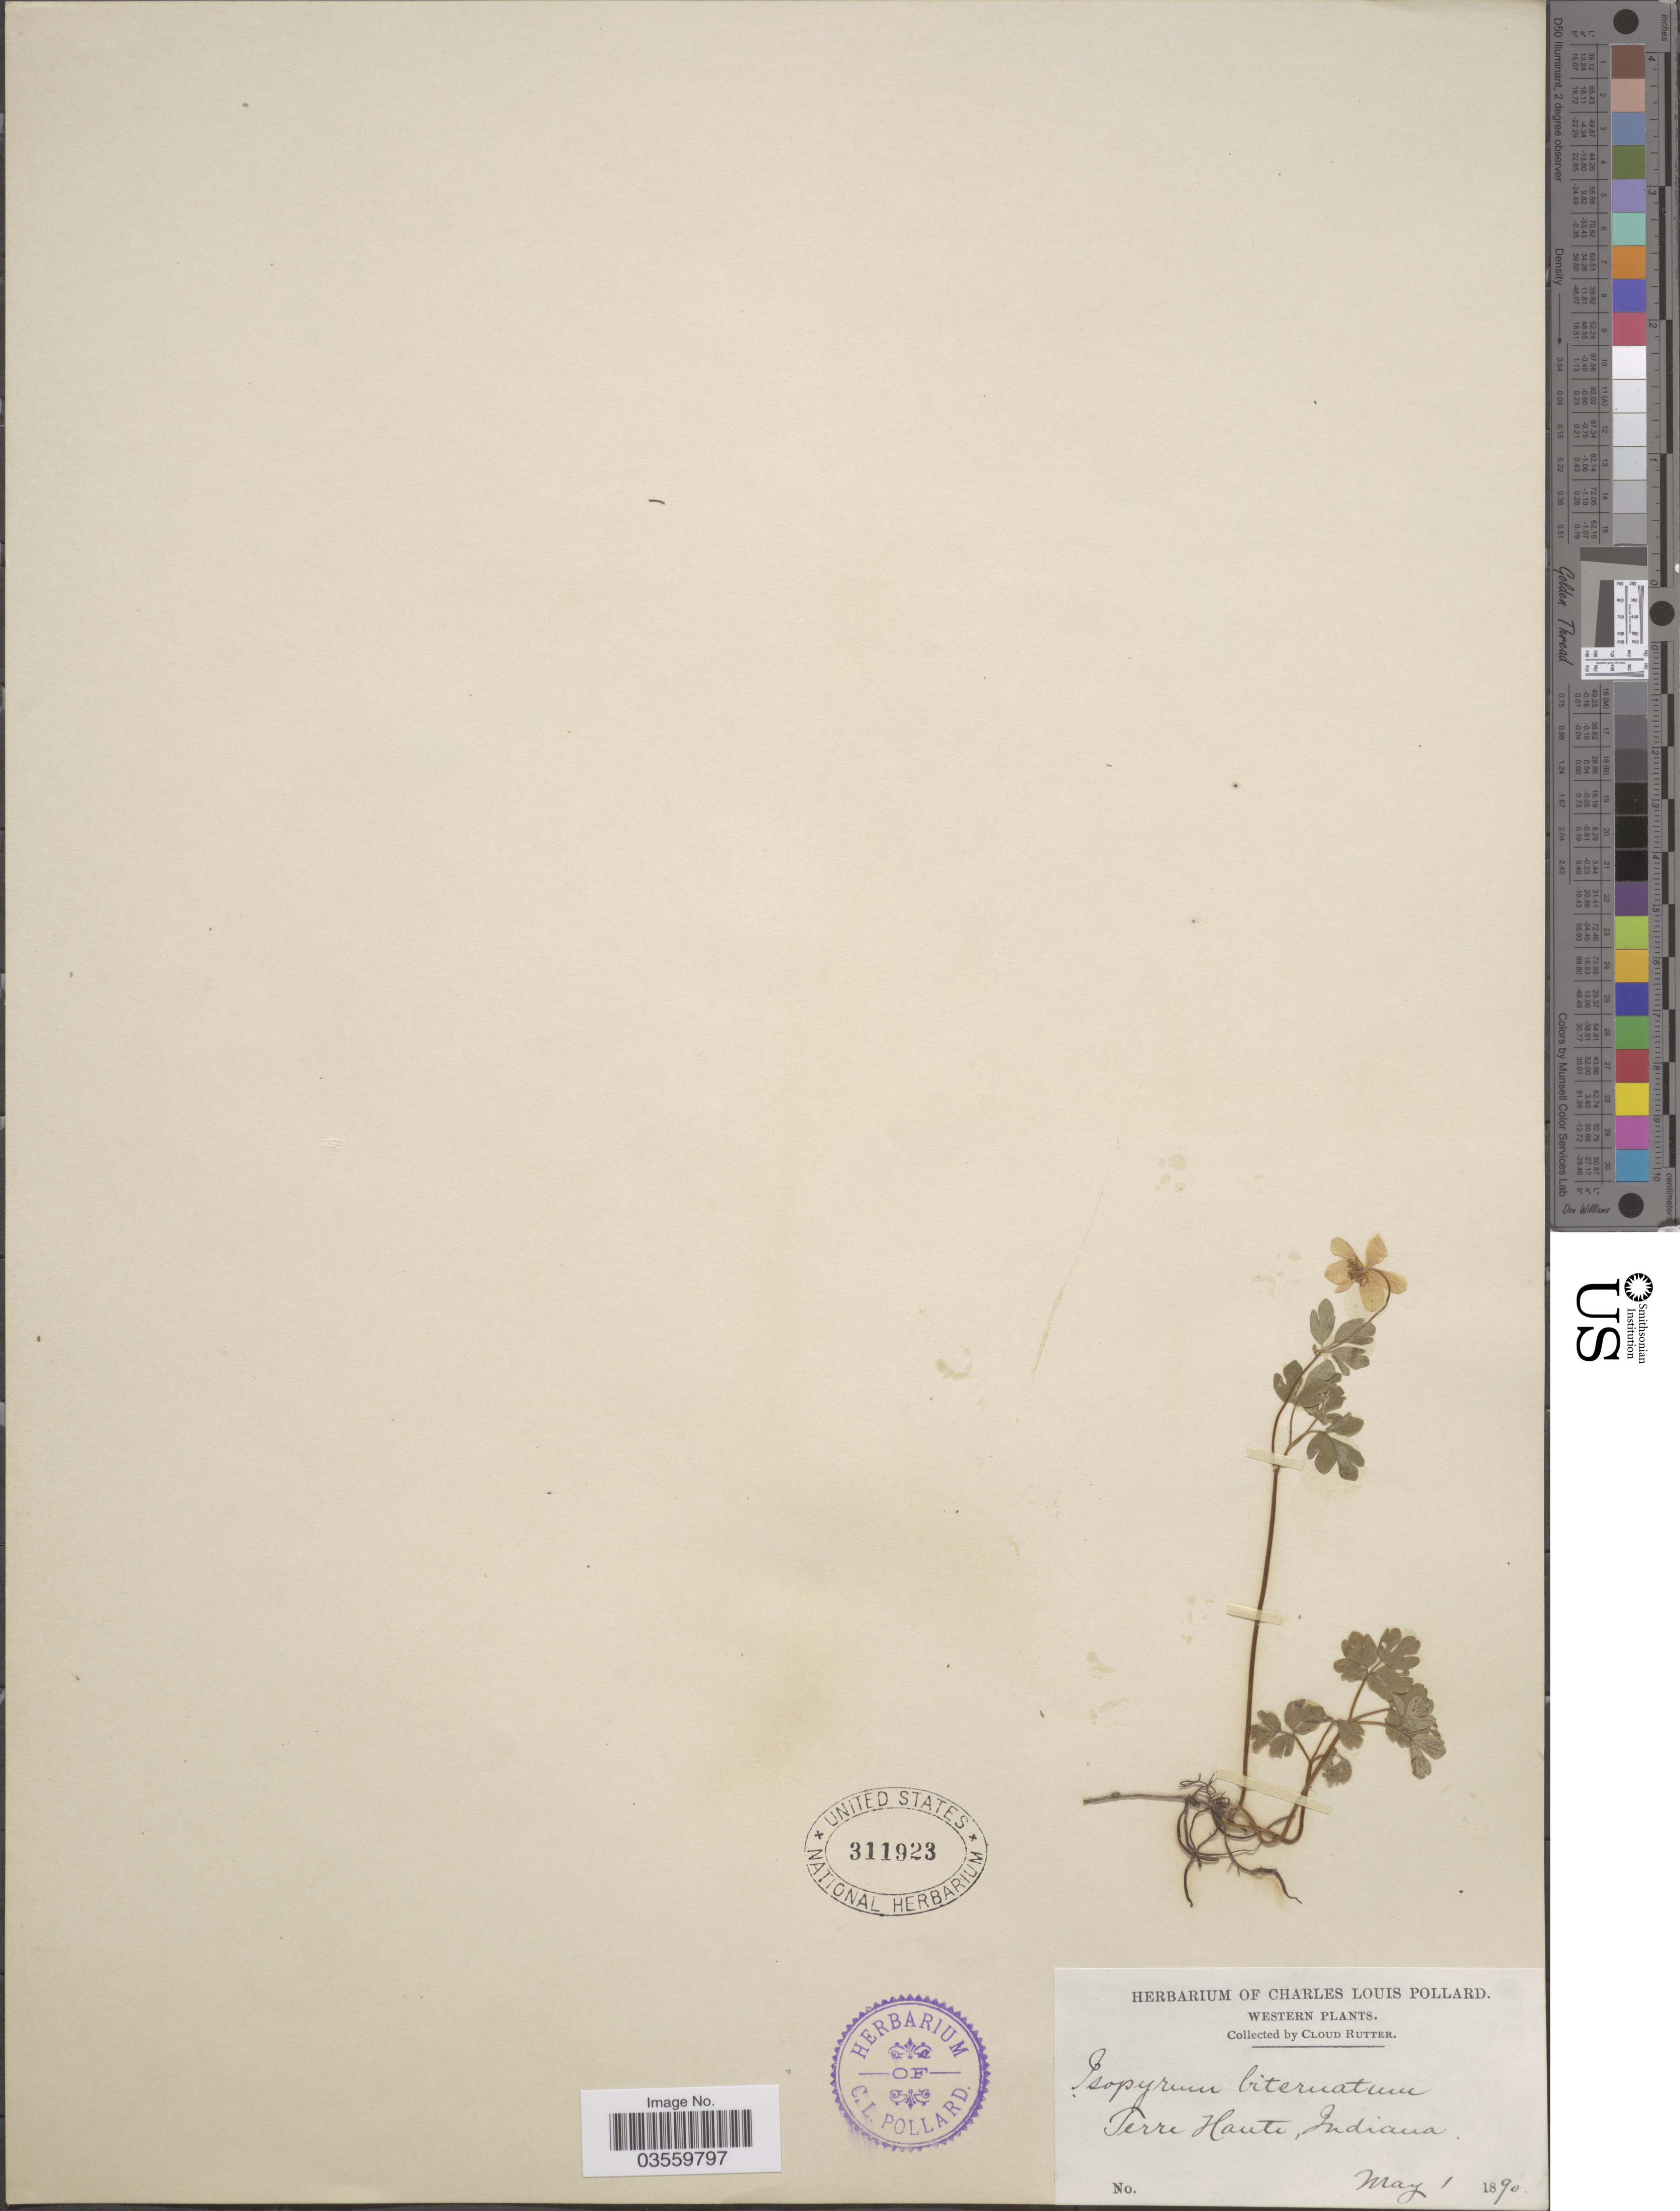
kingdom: Plantae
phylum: Tracheophyta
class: Magnoliopsida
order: Ranunculales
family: Ranunculaceae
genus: Enemion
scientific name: Enemion biternatum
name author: (Torr. & A. Gray) Raf.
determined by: Strong, Mark T., (BOT), Smithsonian Institution - National Museum of Natural History (UNITED STATES)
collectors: C. Rutter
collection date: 1890-05-01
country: United States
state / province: Indiana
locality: Western. Terre Haute.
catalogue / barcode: US 311923